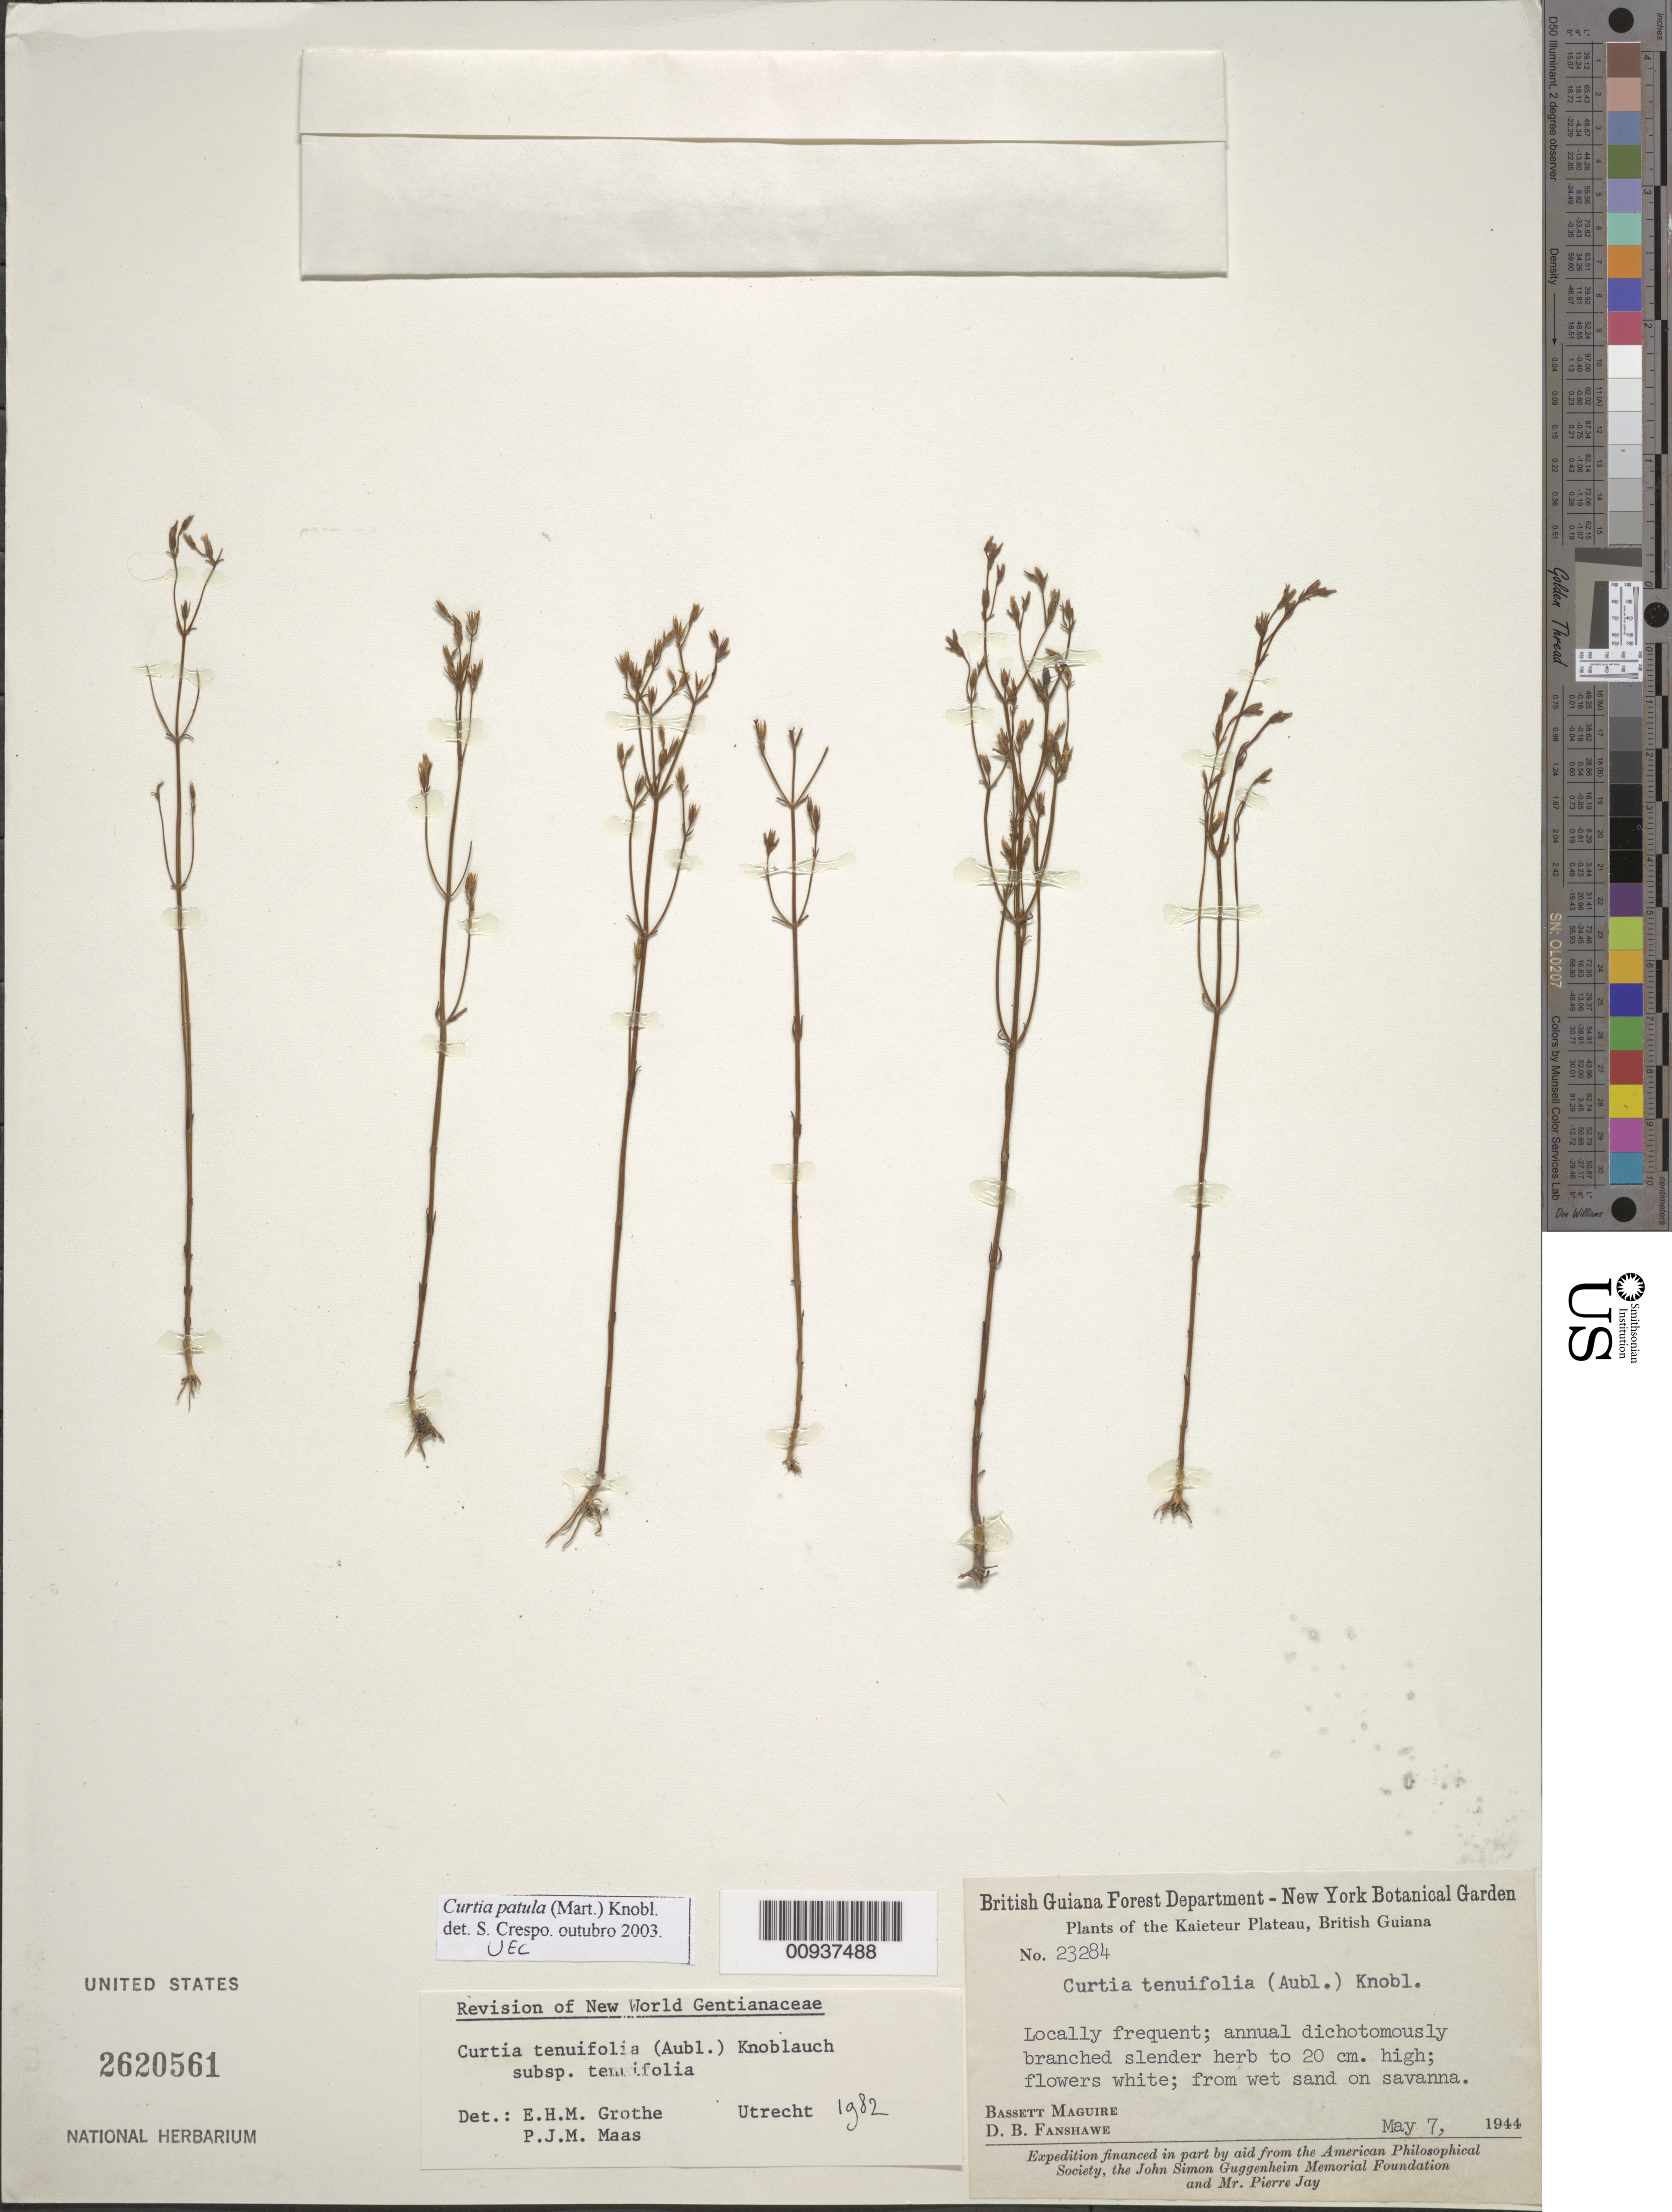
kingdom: Plantae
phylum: Tracheophyta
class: Magnoliopsida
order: Gentianales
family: Gentianaceae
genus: Curtia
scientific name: Curtia patula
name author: (Mart.) Knobl.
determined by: Crespo, Susana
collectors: B. Maguire & D. B. Fanshawe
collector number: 23284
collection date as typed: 7-May-44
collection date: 1944-05-07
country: Guyana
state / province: Potaro-Siparuni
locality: Kaieteur Plateau, Potaro River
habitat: Wet sand on savanna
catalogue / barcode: US 2620561